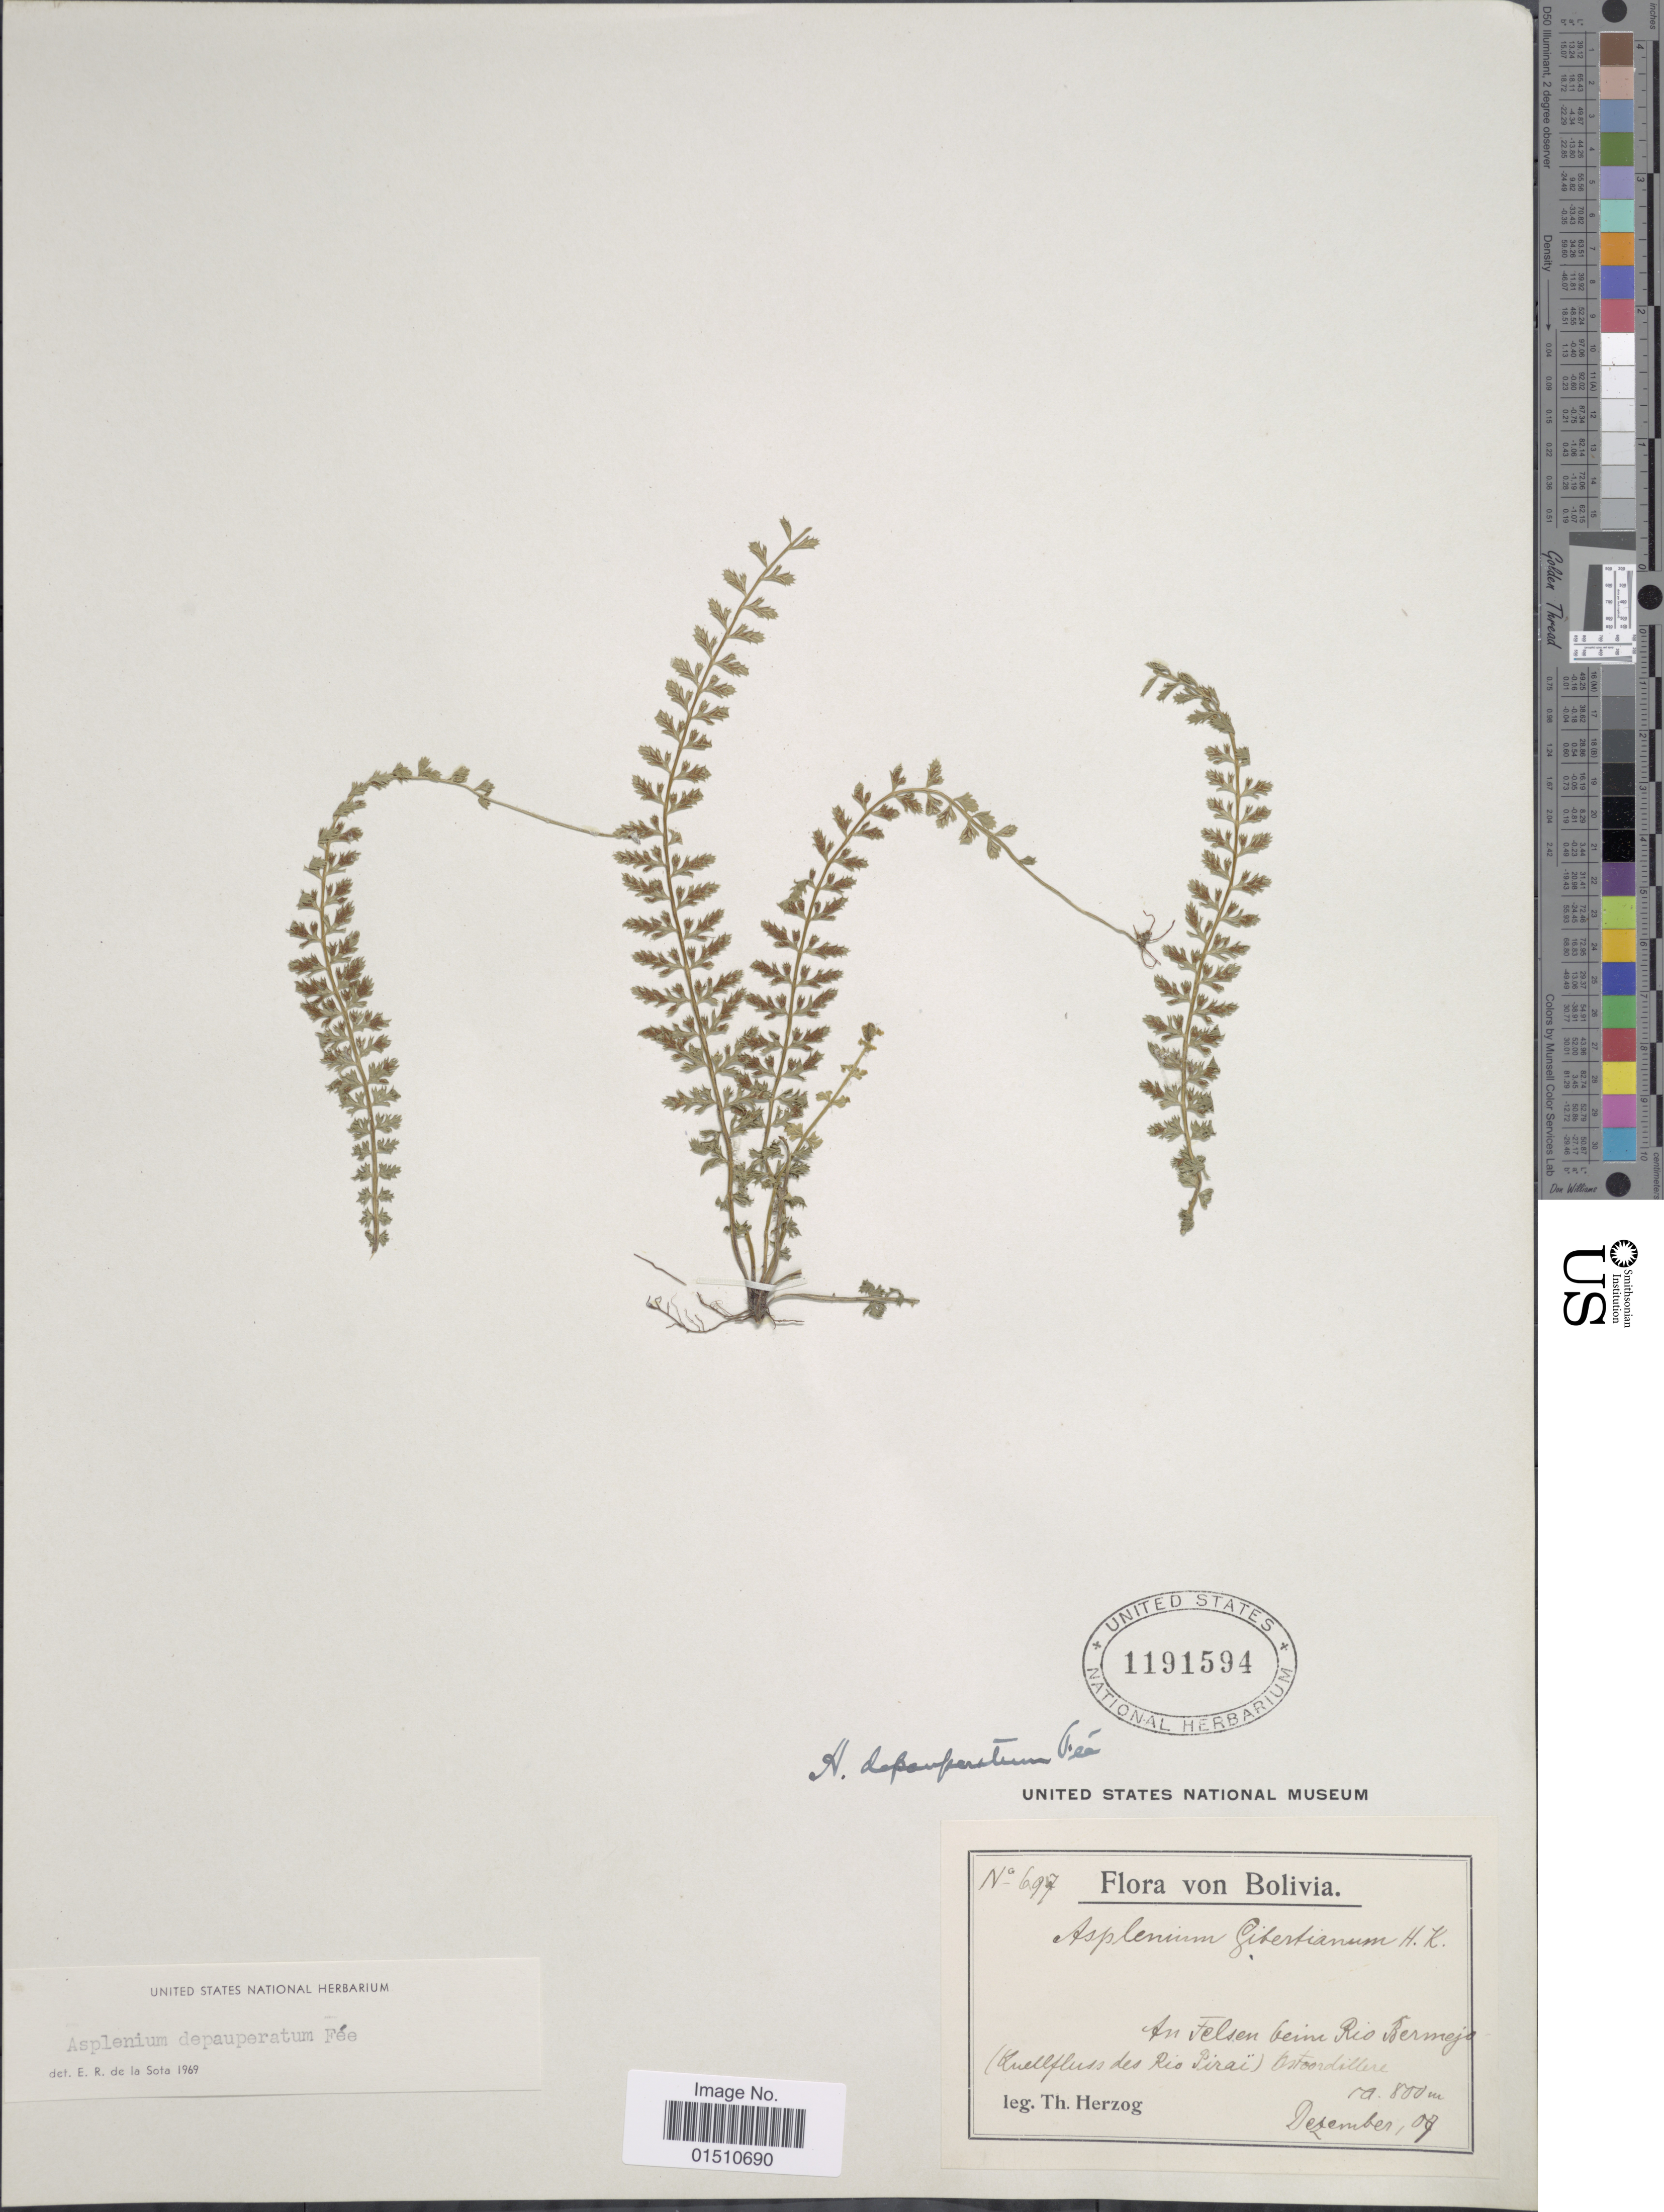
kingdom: Plantae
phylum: Tracheophyta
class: Polypodiopsida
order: Polypodiales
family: Aspleniaceae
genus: Asplenium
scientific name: Asplenium depauperatum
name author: Fée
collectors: T. K. J. Herzog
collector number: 697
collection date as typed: Transcribed d/m/y: /12/9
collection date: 1909-12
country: Bolivia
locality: An Felsen bei Rio Bermejo. (Quellfluss des Rio Pirai) Ostkordillere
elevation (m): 800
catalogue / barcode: US 1191594